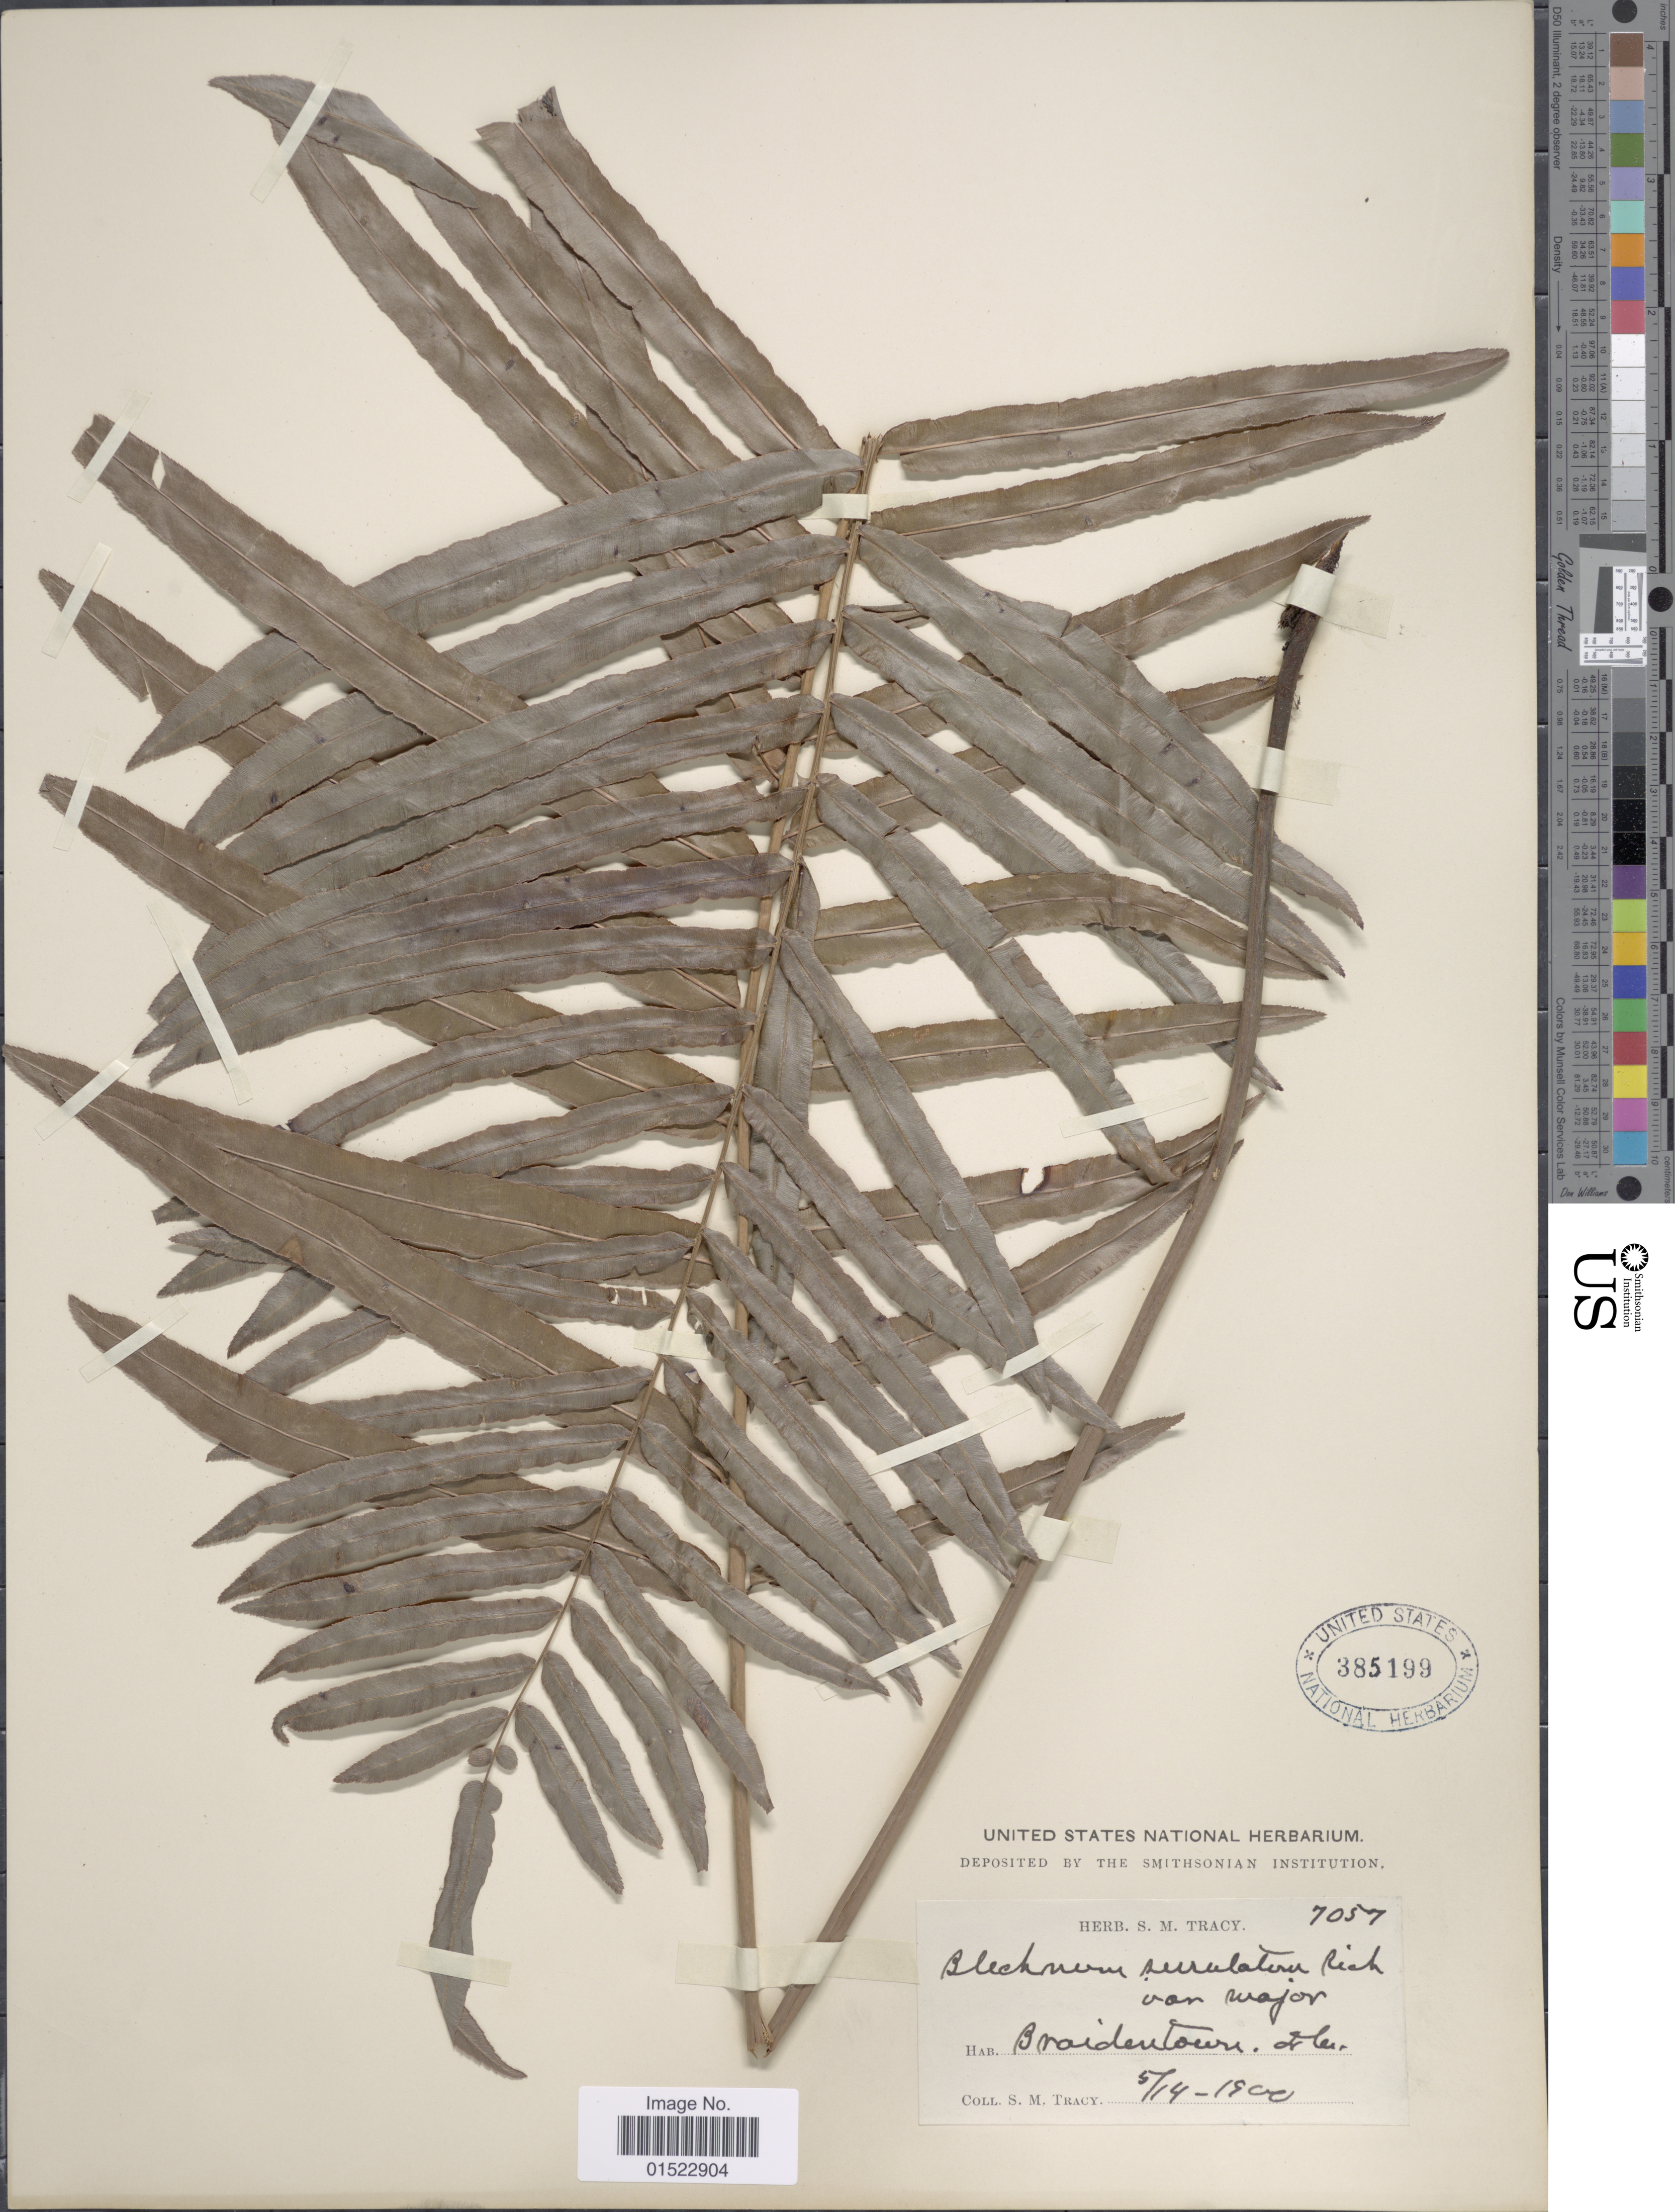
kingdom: Plantae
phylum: Tracheophyta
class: Polypodiopsida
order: Polypodiales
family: Blechnaceae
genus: Telmatoblechnum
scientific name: Telmatoblechnum serrulatum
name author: (Rich.) Perrie et al.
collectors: S. M. Tracy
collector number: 7057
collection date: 1900-05-14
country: United States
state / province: Florida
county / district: Manatee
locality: Braidentown (now Bradenton)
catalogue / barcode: US 385199